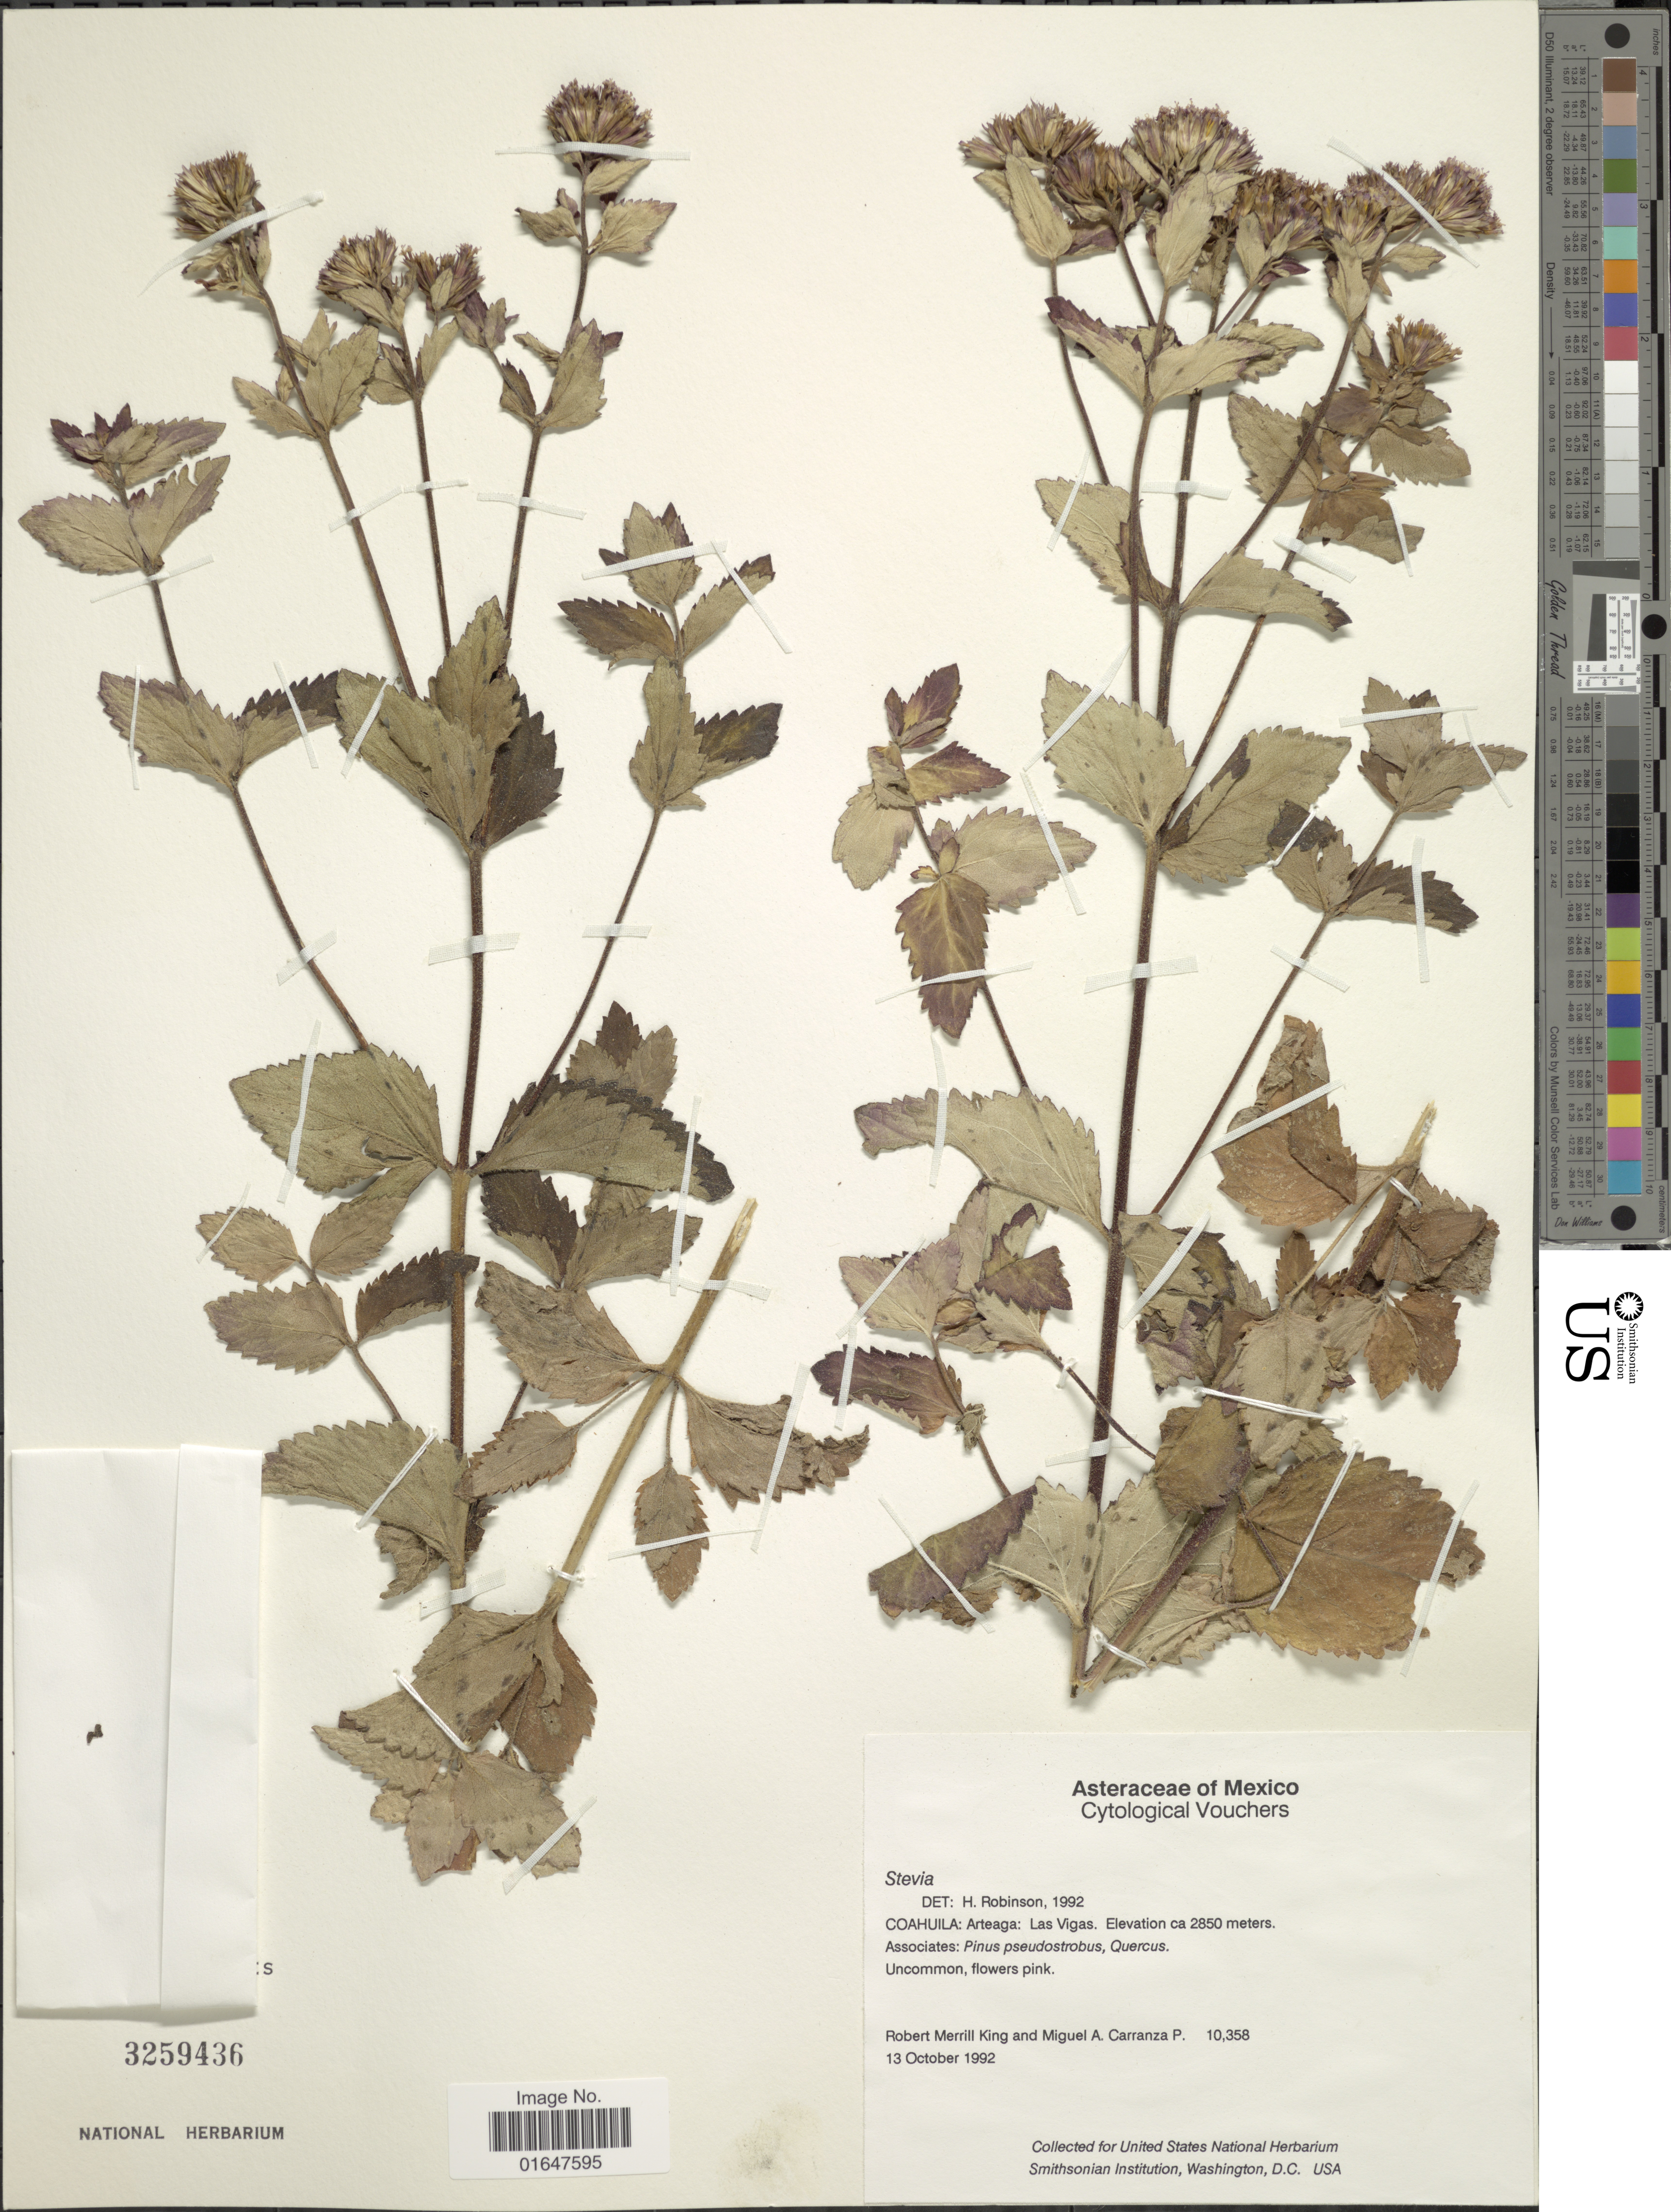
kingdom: Plantae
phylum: Tracheophyta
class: Magnoliopsida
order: Asterales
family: Asteraceae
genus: Stevia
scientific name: Stevia sp.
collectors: R. M. King & M. Carranza P.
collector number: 10358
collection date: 1992-10-13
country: Mexico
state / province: Coahuila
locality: Arteaga, Las Vigas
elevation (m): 2850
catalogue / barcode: US 3259436